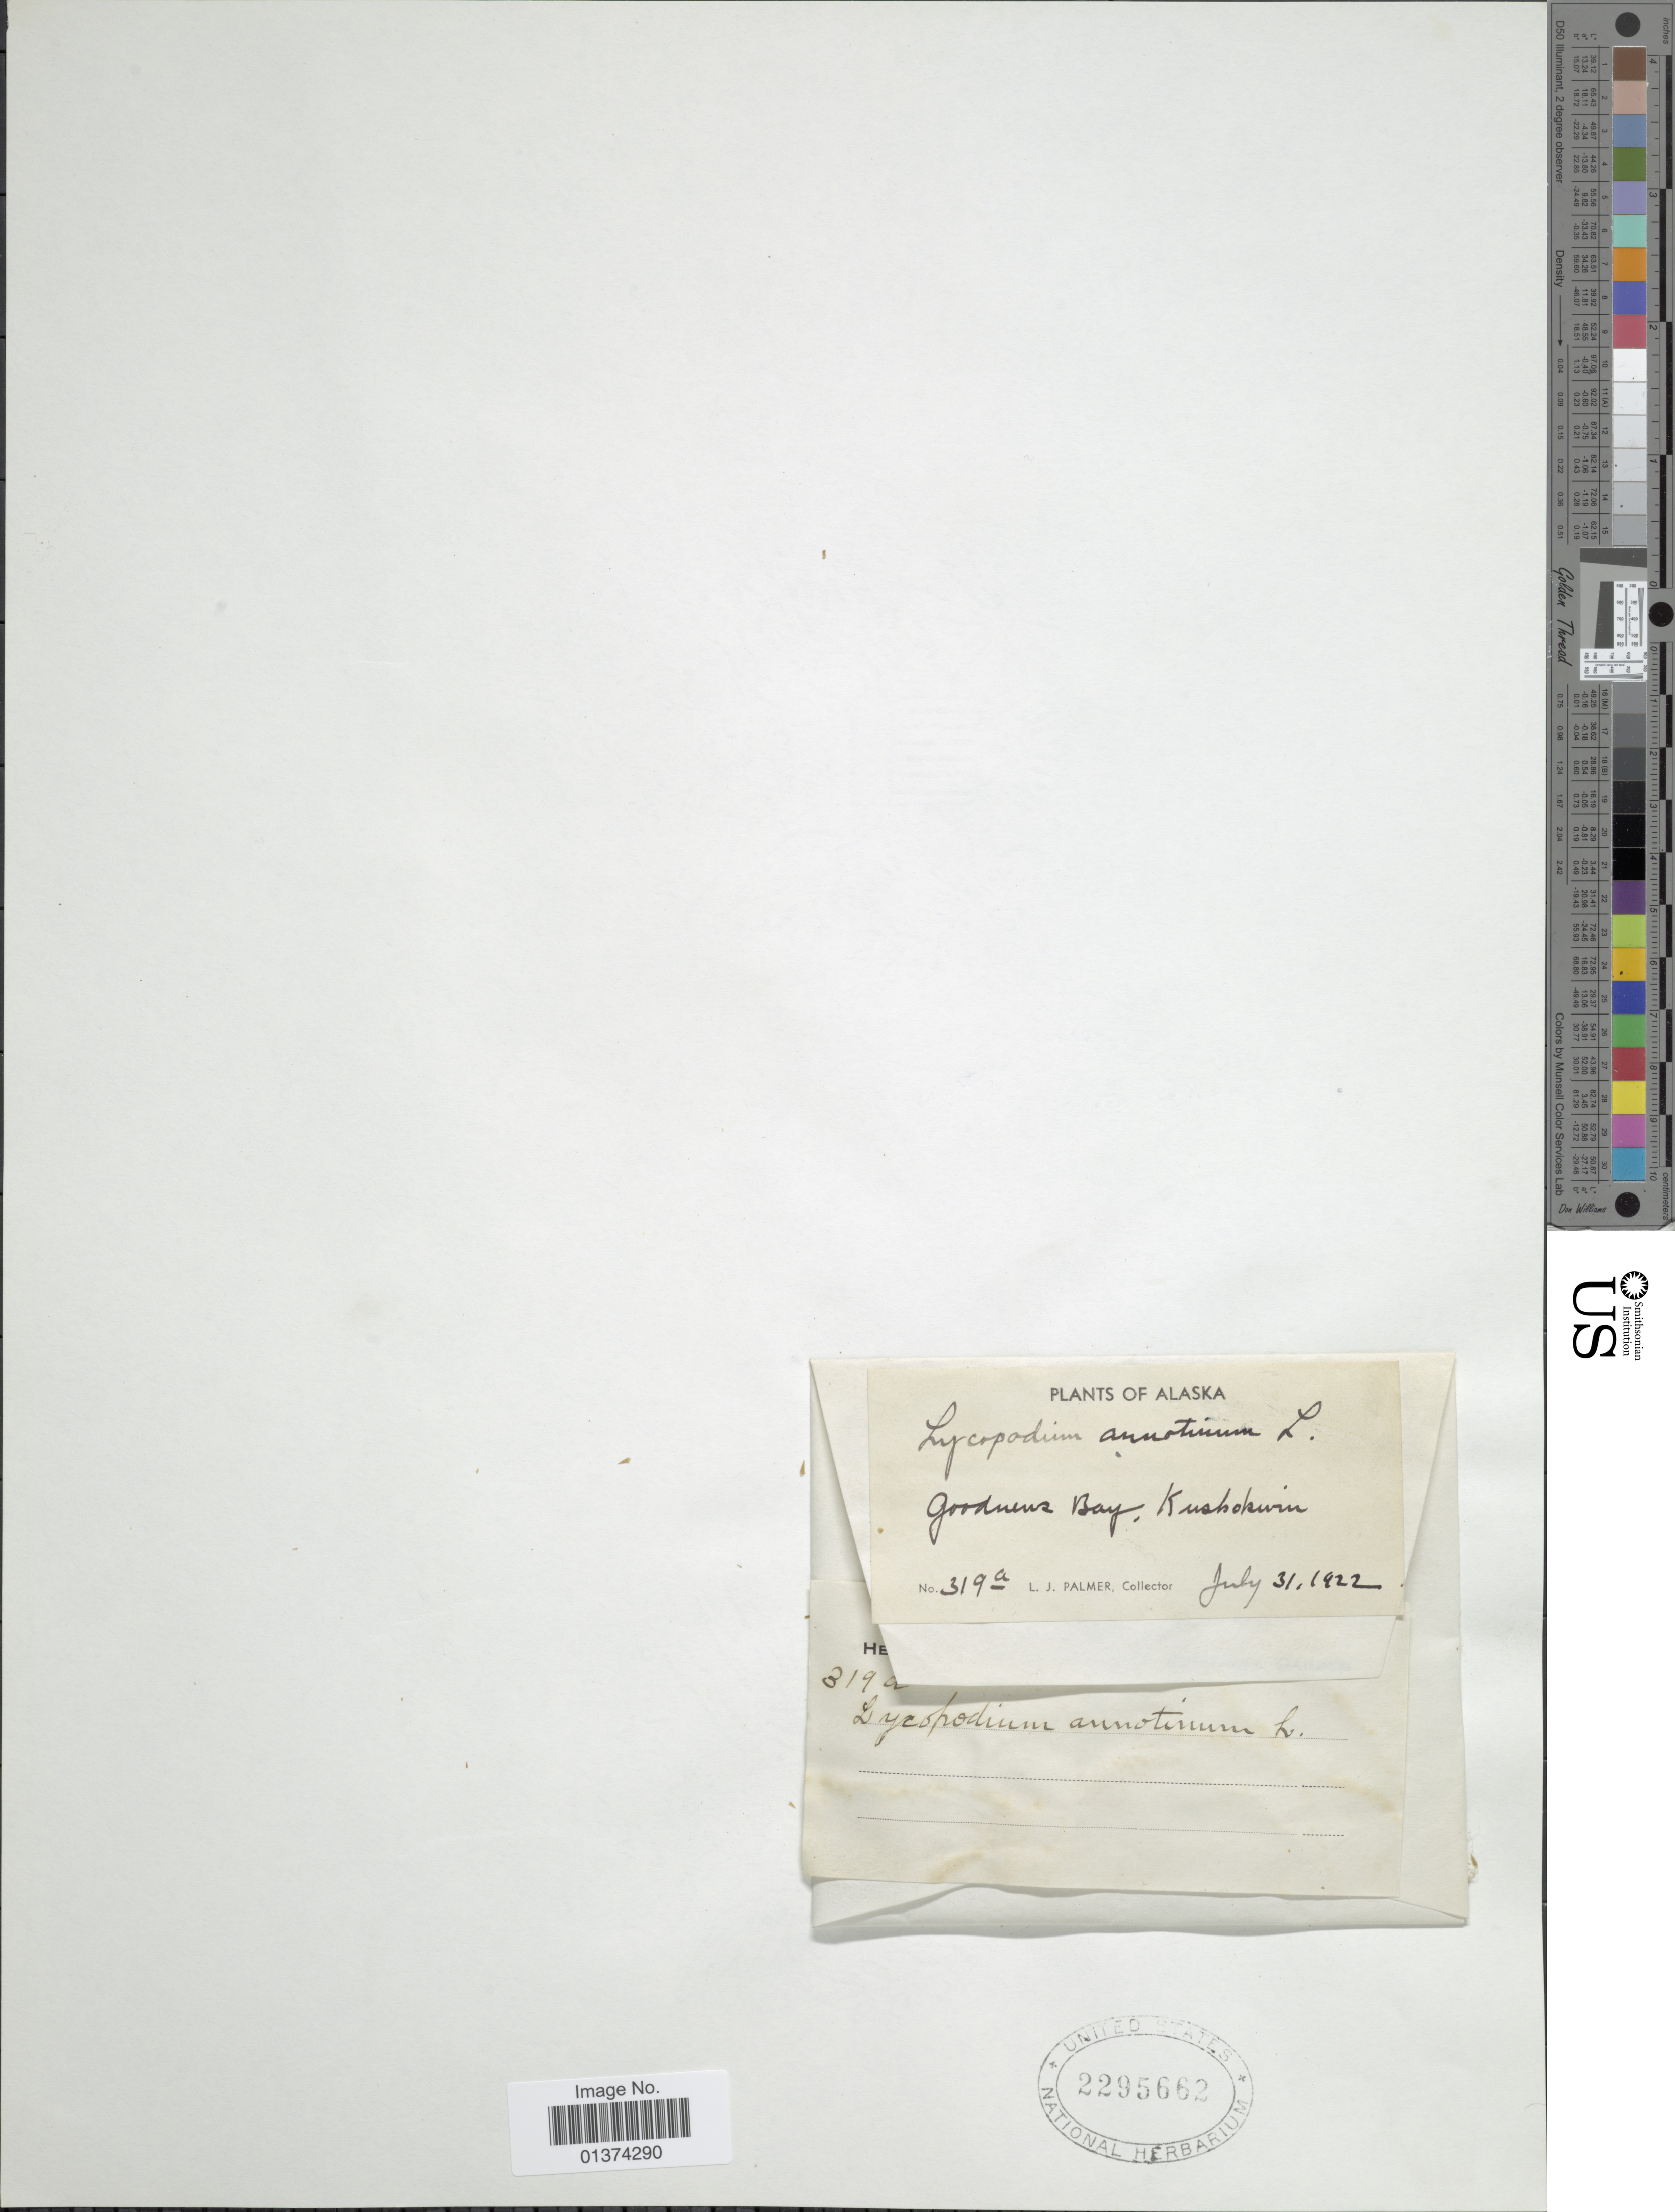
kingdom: Plantae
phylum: Tracheophyta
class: Lycopodiopsida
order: Lycopodiales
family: Lycopodiaceae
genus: Spinulum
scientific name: Spinulum annotinum subsp. annotinum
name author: (L.) A. Haines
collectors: J. Palmer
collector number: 319a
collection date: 1922-07-31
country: United States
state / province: Alaska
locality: Goodnews Bay, Kuskokwin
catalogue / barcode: US 2295662